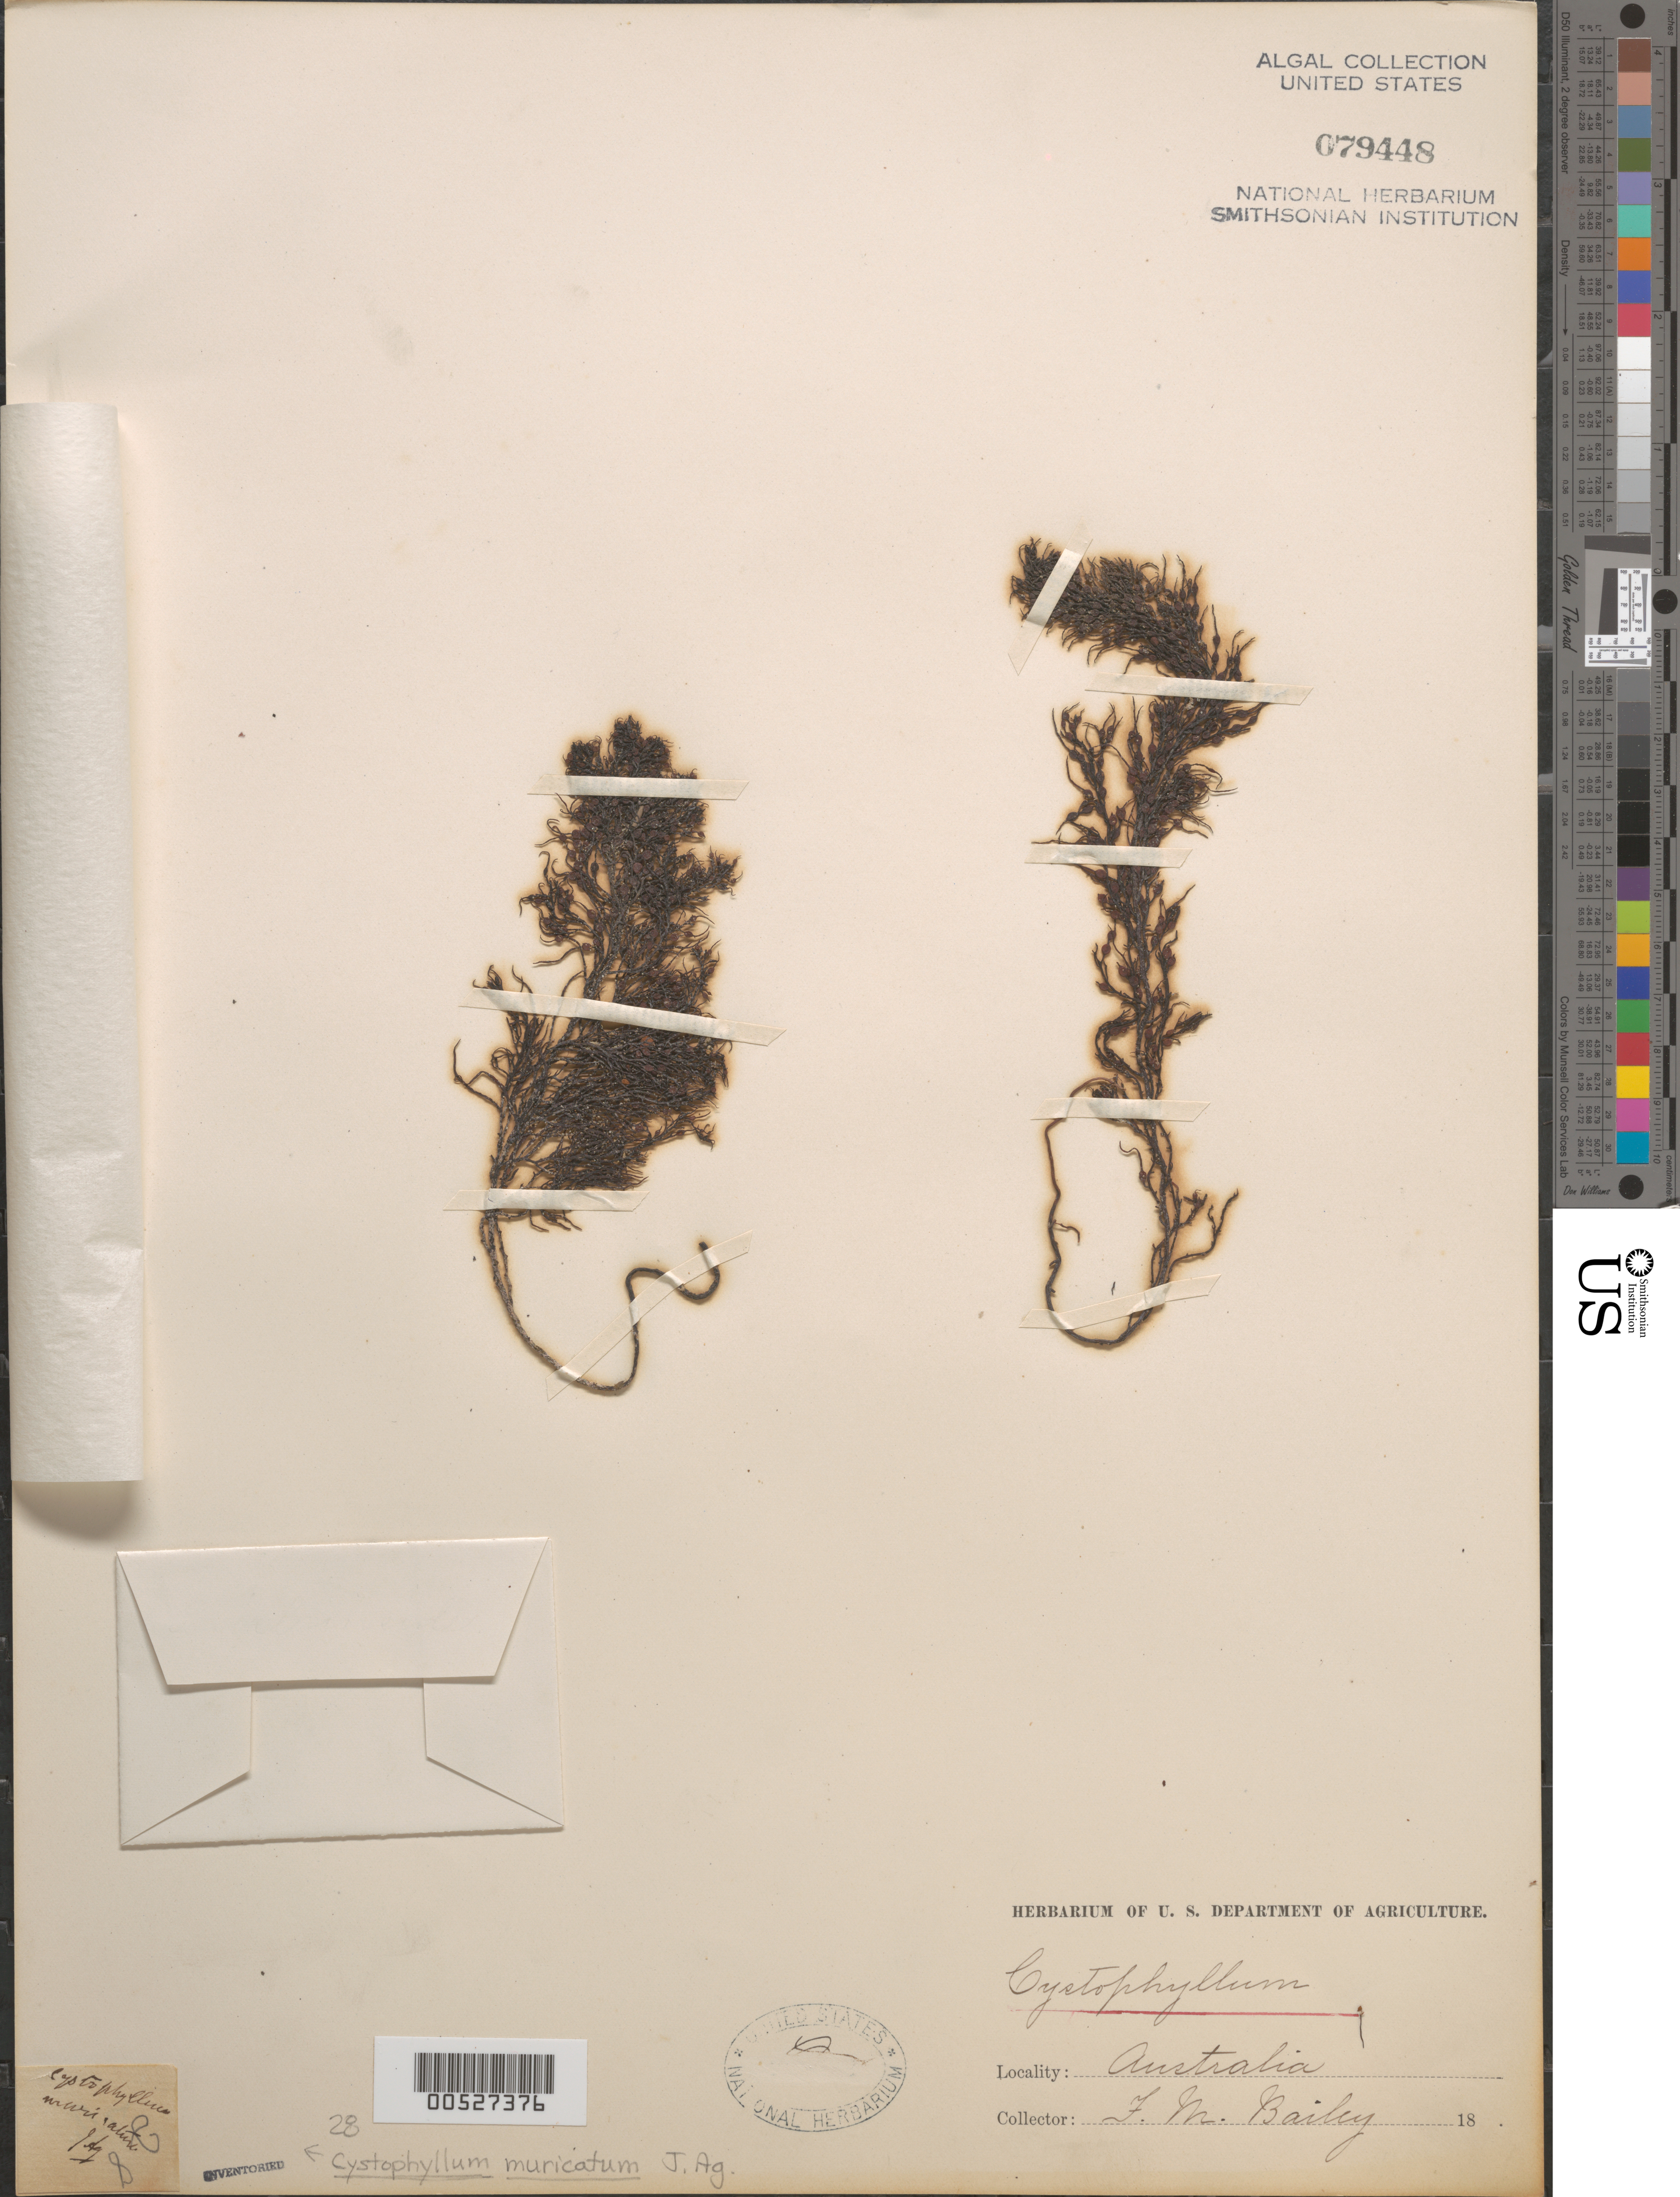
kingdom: Chromista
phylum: Ochrophyta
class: Phaeophyceae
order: Fucales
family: Sargassaceae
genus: Cystoseira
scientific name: Cystoseira trinodis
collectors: F. M. Bailey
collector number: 28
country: Australia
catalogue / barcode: US 79448